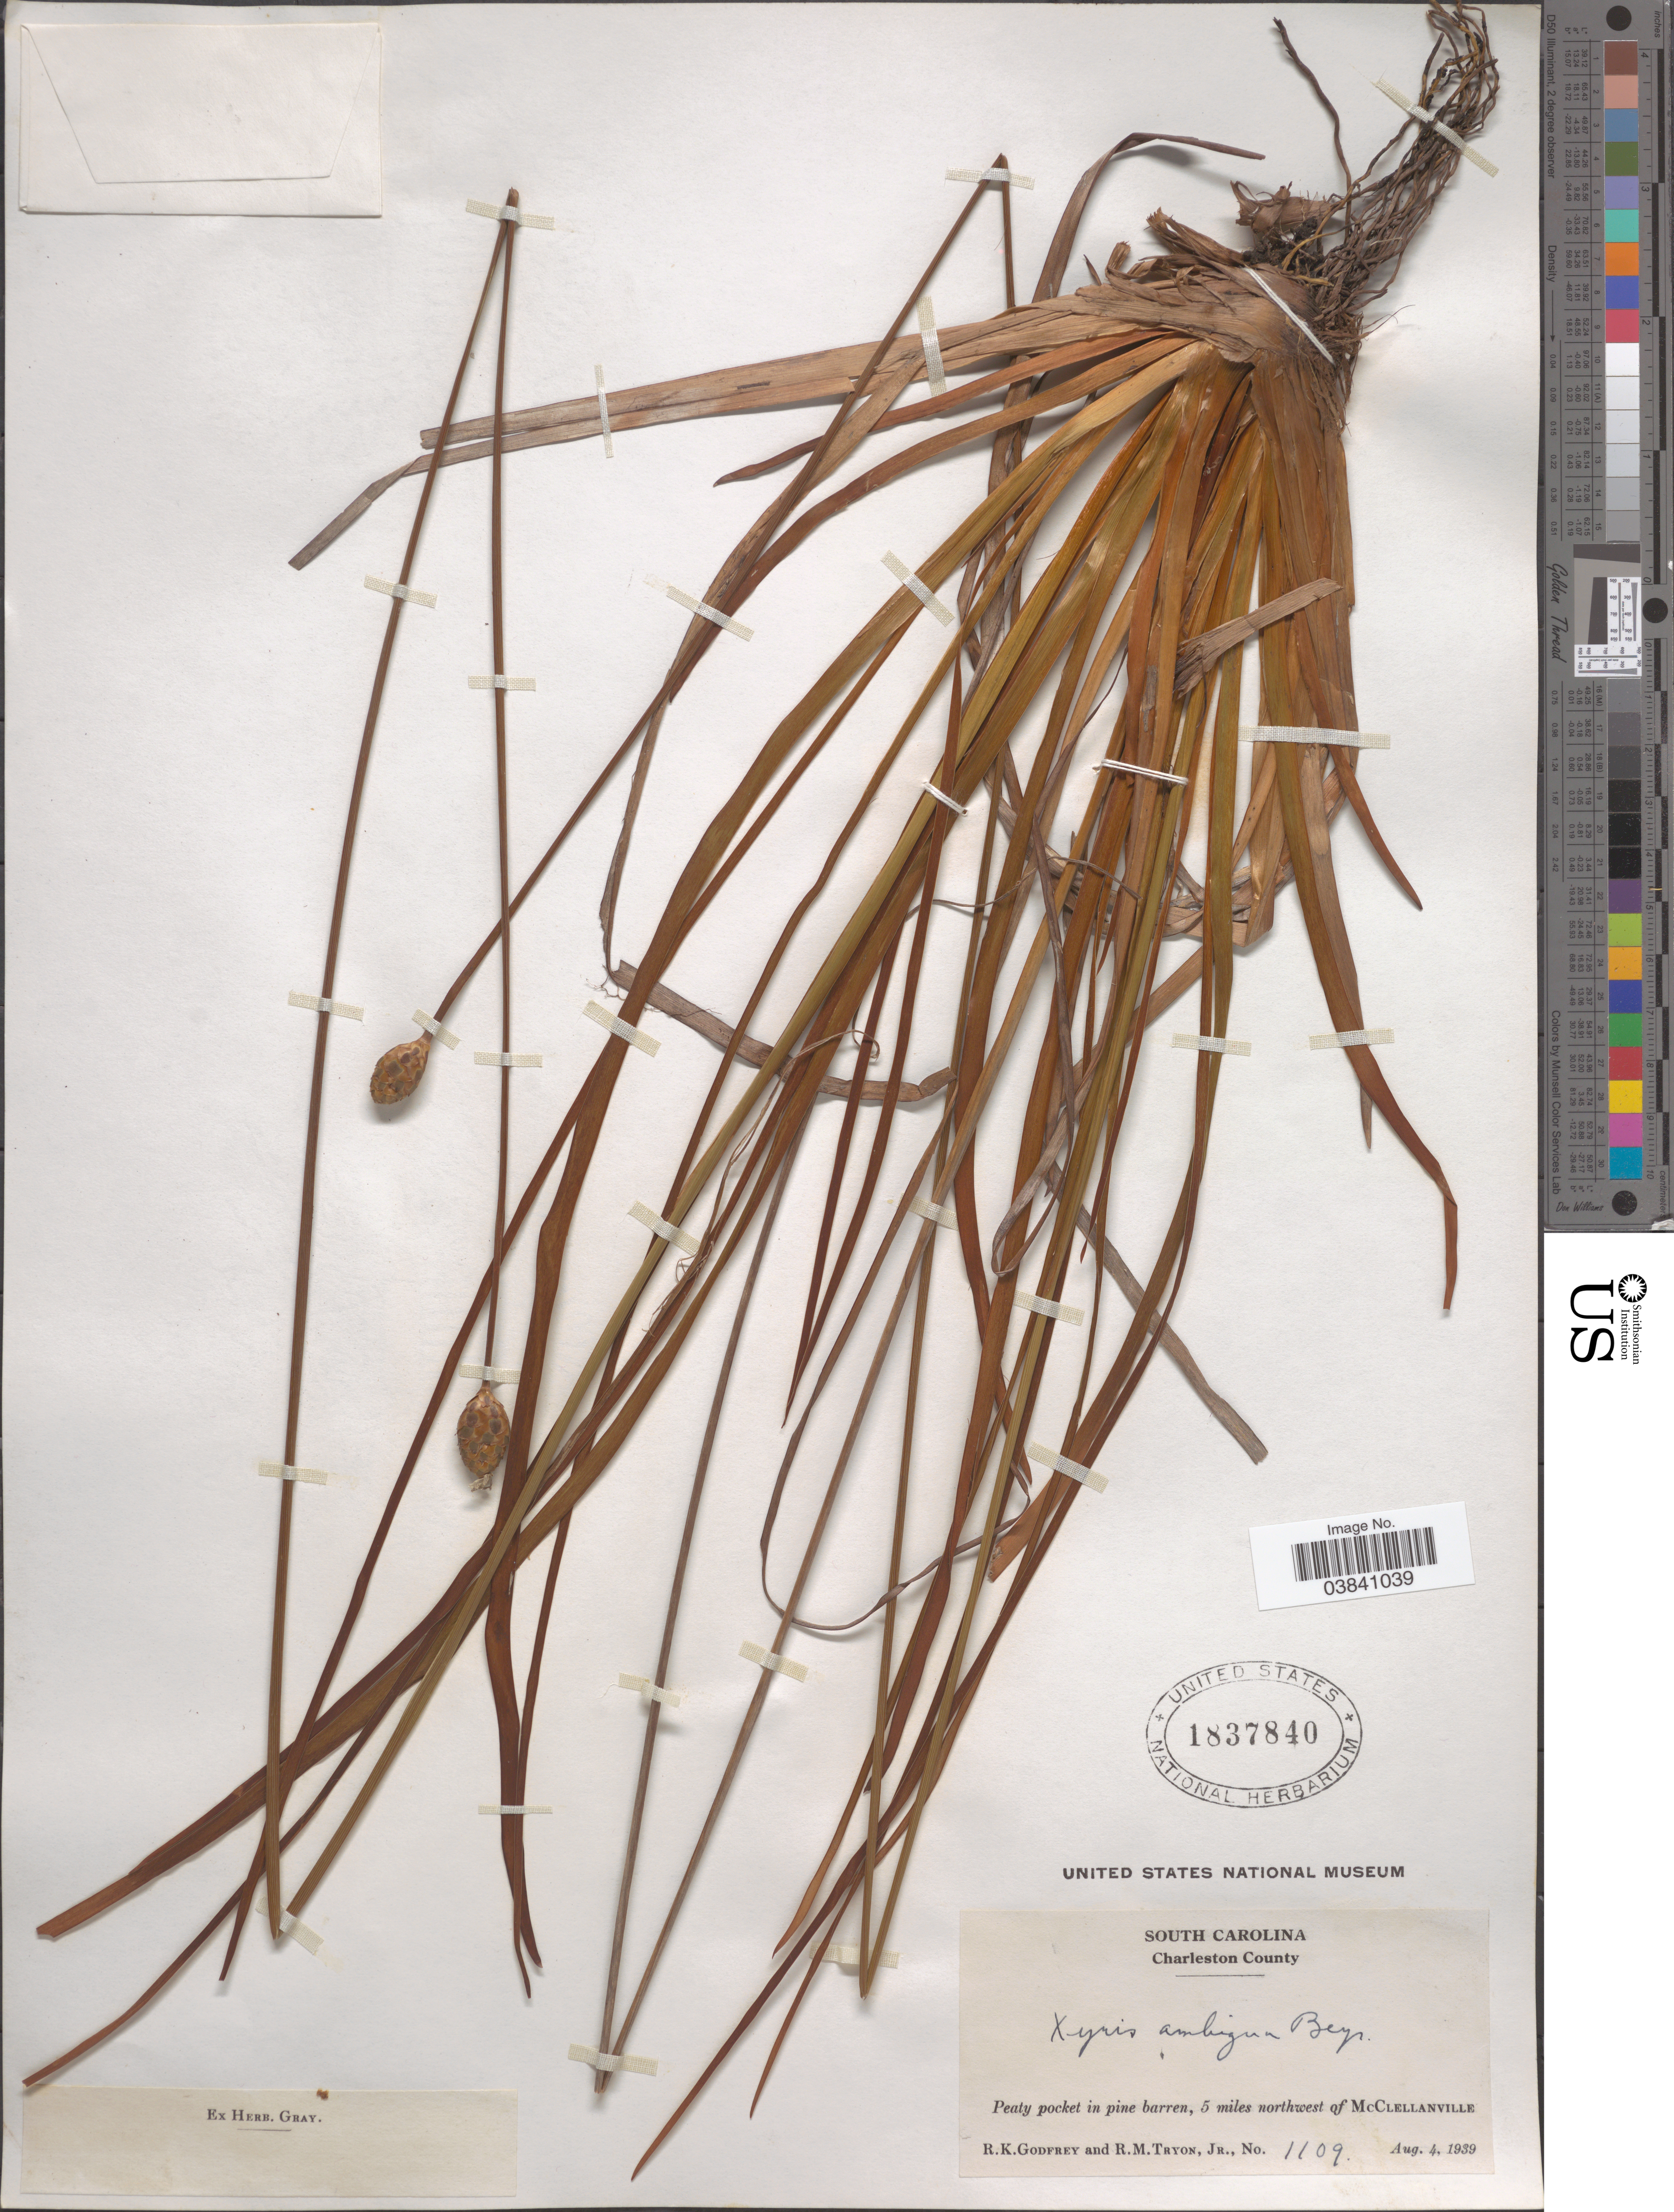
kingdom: Plantae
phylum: Tracheophyta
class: Liliopsida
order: Poales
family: Xyridaceae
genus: Xyris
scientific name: Xyris ambigua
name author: Beyr. ex Kunth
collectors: R. K. Godfrey & R. Tryon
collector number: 1109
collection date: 1939-08-04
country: United States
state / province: South Carolina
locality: Charleston County. 5 miles northwest of McClellanville.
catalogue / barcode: US 1837840